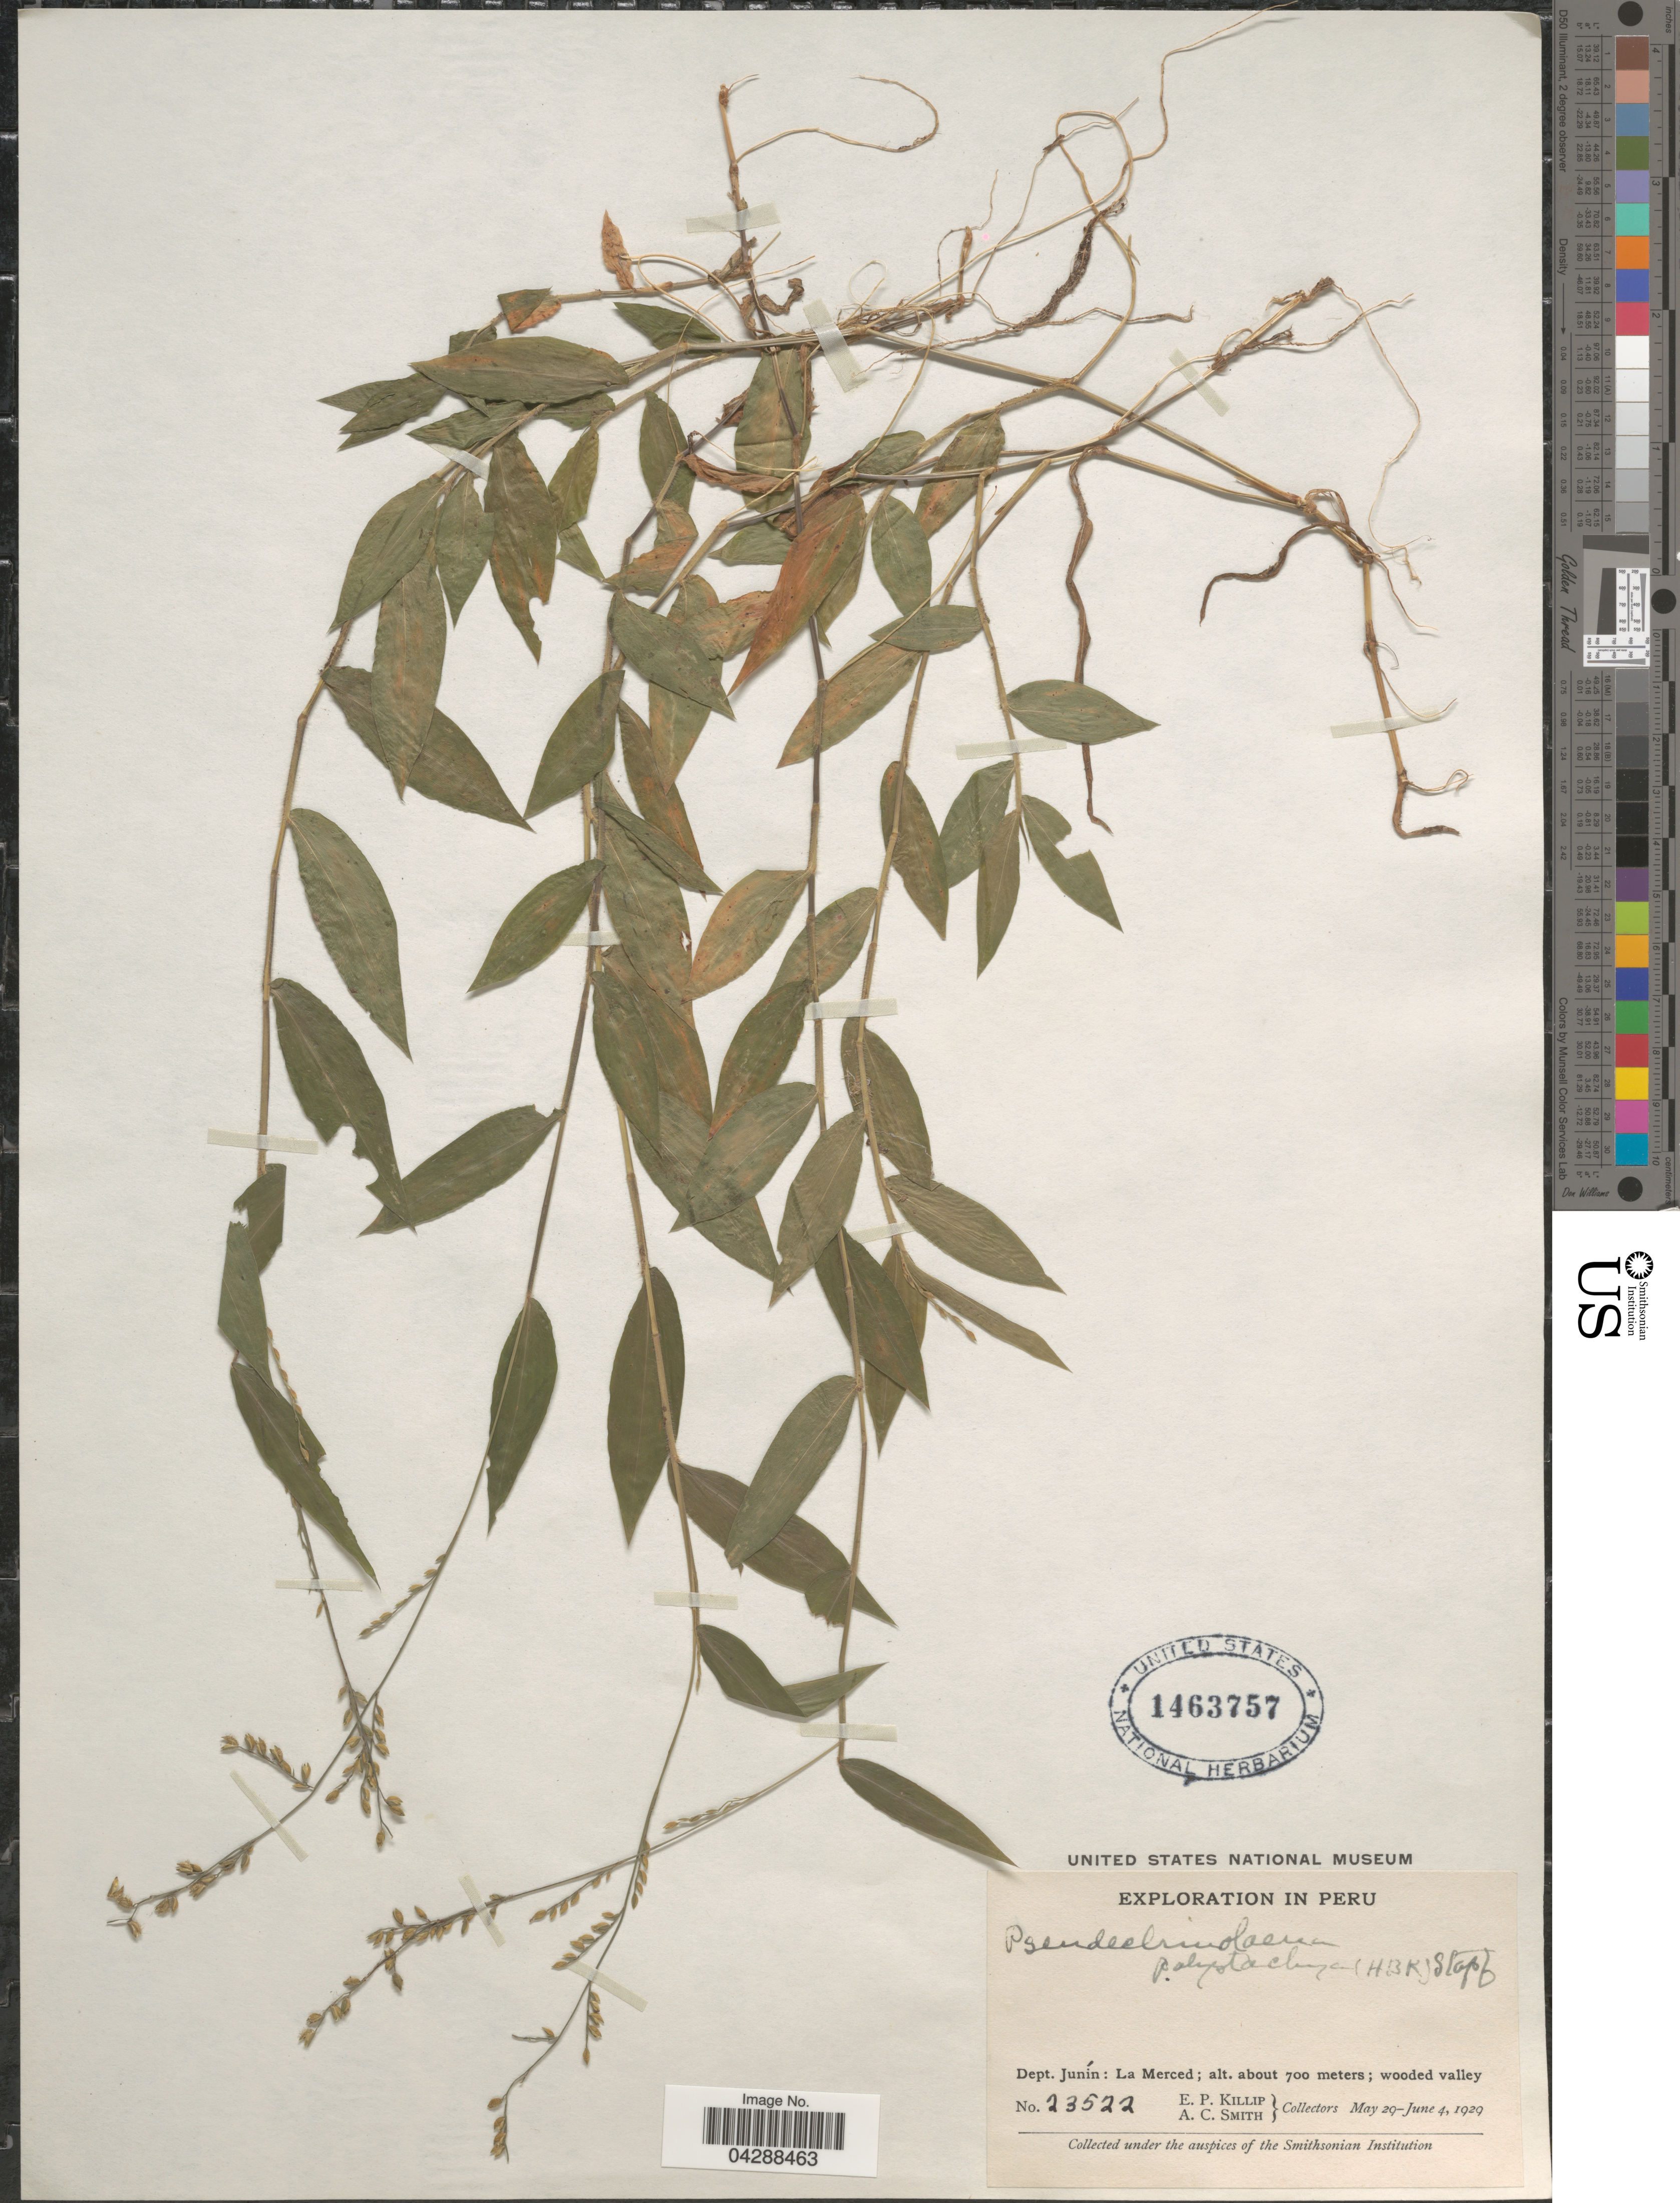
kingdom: Plantae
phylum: Tracheophyta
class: Liliopsida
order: Poales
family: Poaceae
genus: Pseudechinolaena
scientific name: Pseudechinolaena polystachya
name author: (Kunth) Stapf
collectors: E. P. Killip & A. C. Smith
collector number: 23522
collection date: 1929-05-29/1929-06-04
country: Peru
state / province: Junín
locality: Exploration in Peru. Dept. Junín: La Merced; wooded valley.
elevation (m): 700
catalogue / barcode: US 1463757